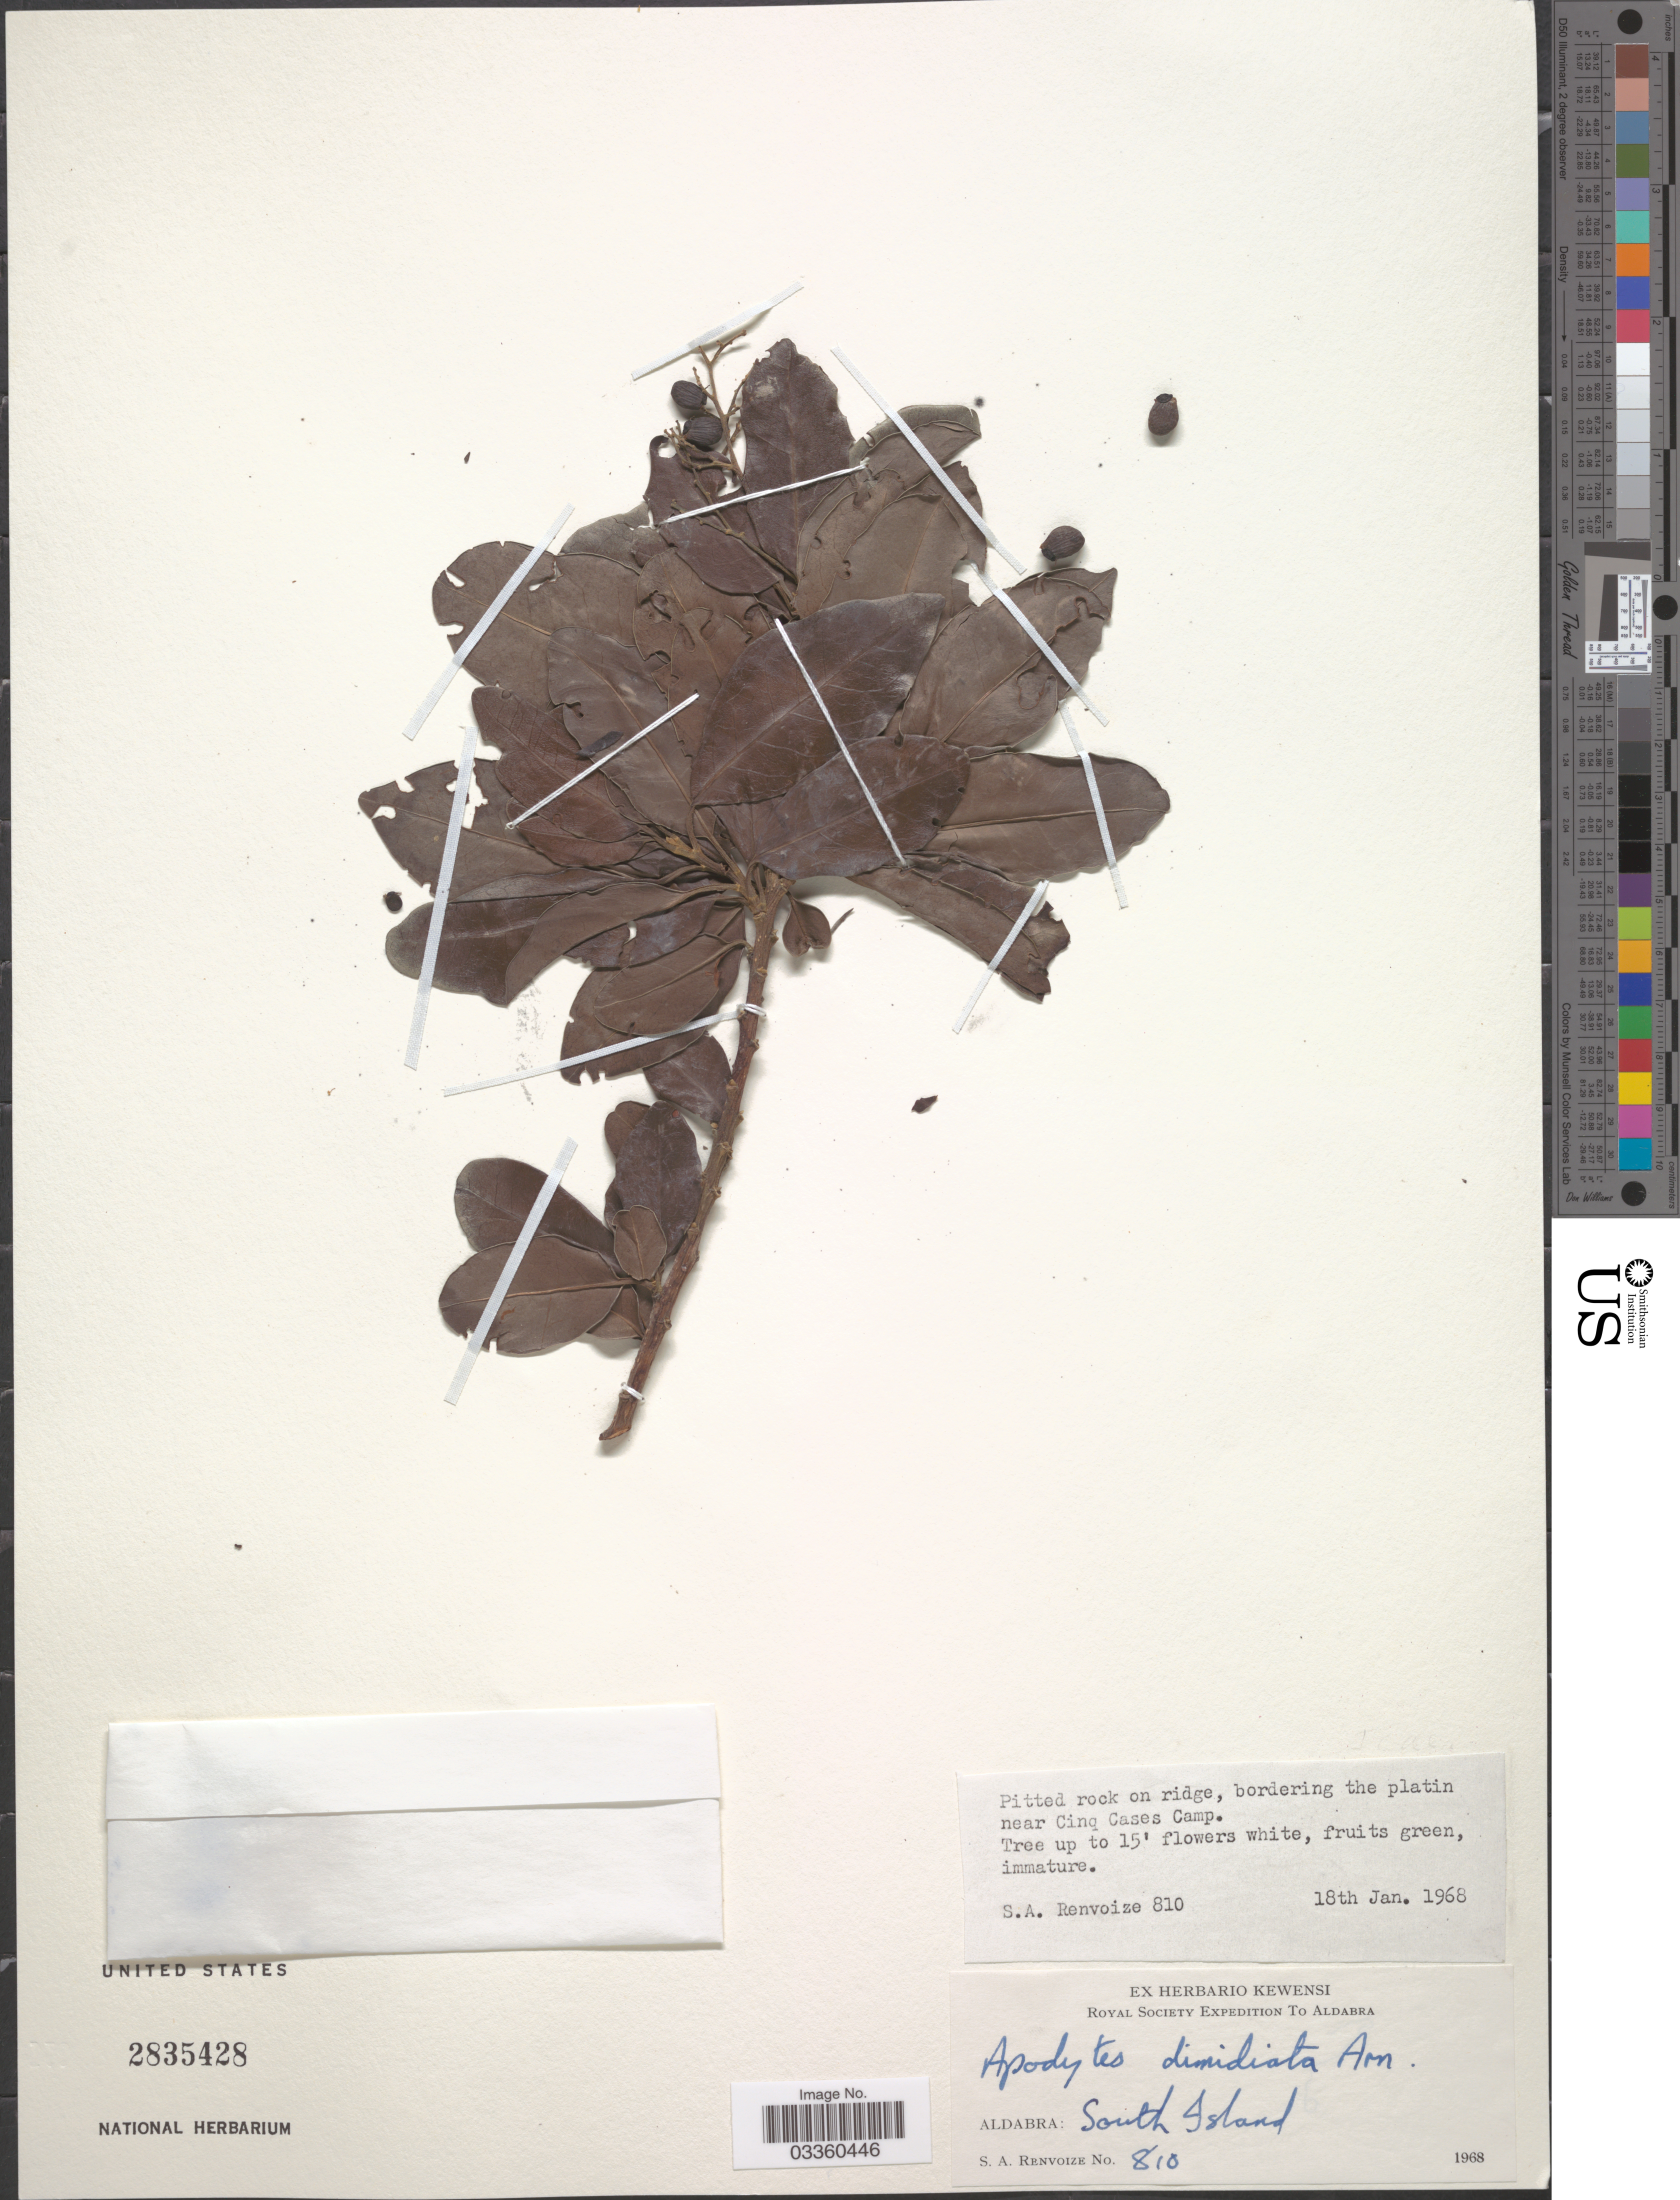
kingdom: Plantae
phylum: Tracheophyta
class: Magnoliopsida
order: Metteniusales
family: Metteniusaceae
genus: Apodytes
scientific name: Apodytes dimidiata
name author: E. Mey. ex Arn.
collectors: S. A. Renvoize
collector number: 810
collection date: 1968-01-18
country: Seychelles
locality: Pitted rock on ridge, bordering the platin near Cinq Cases Camp. Aldabra: South Island.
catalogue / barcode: US 2835428